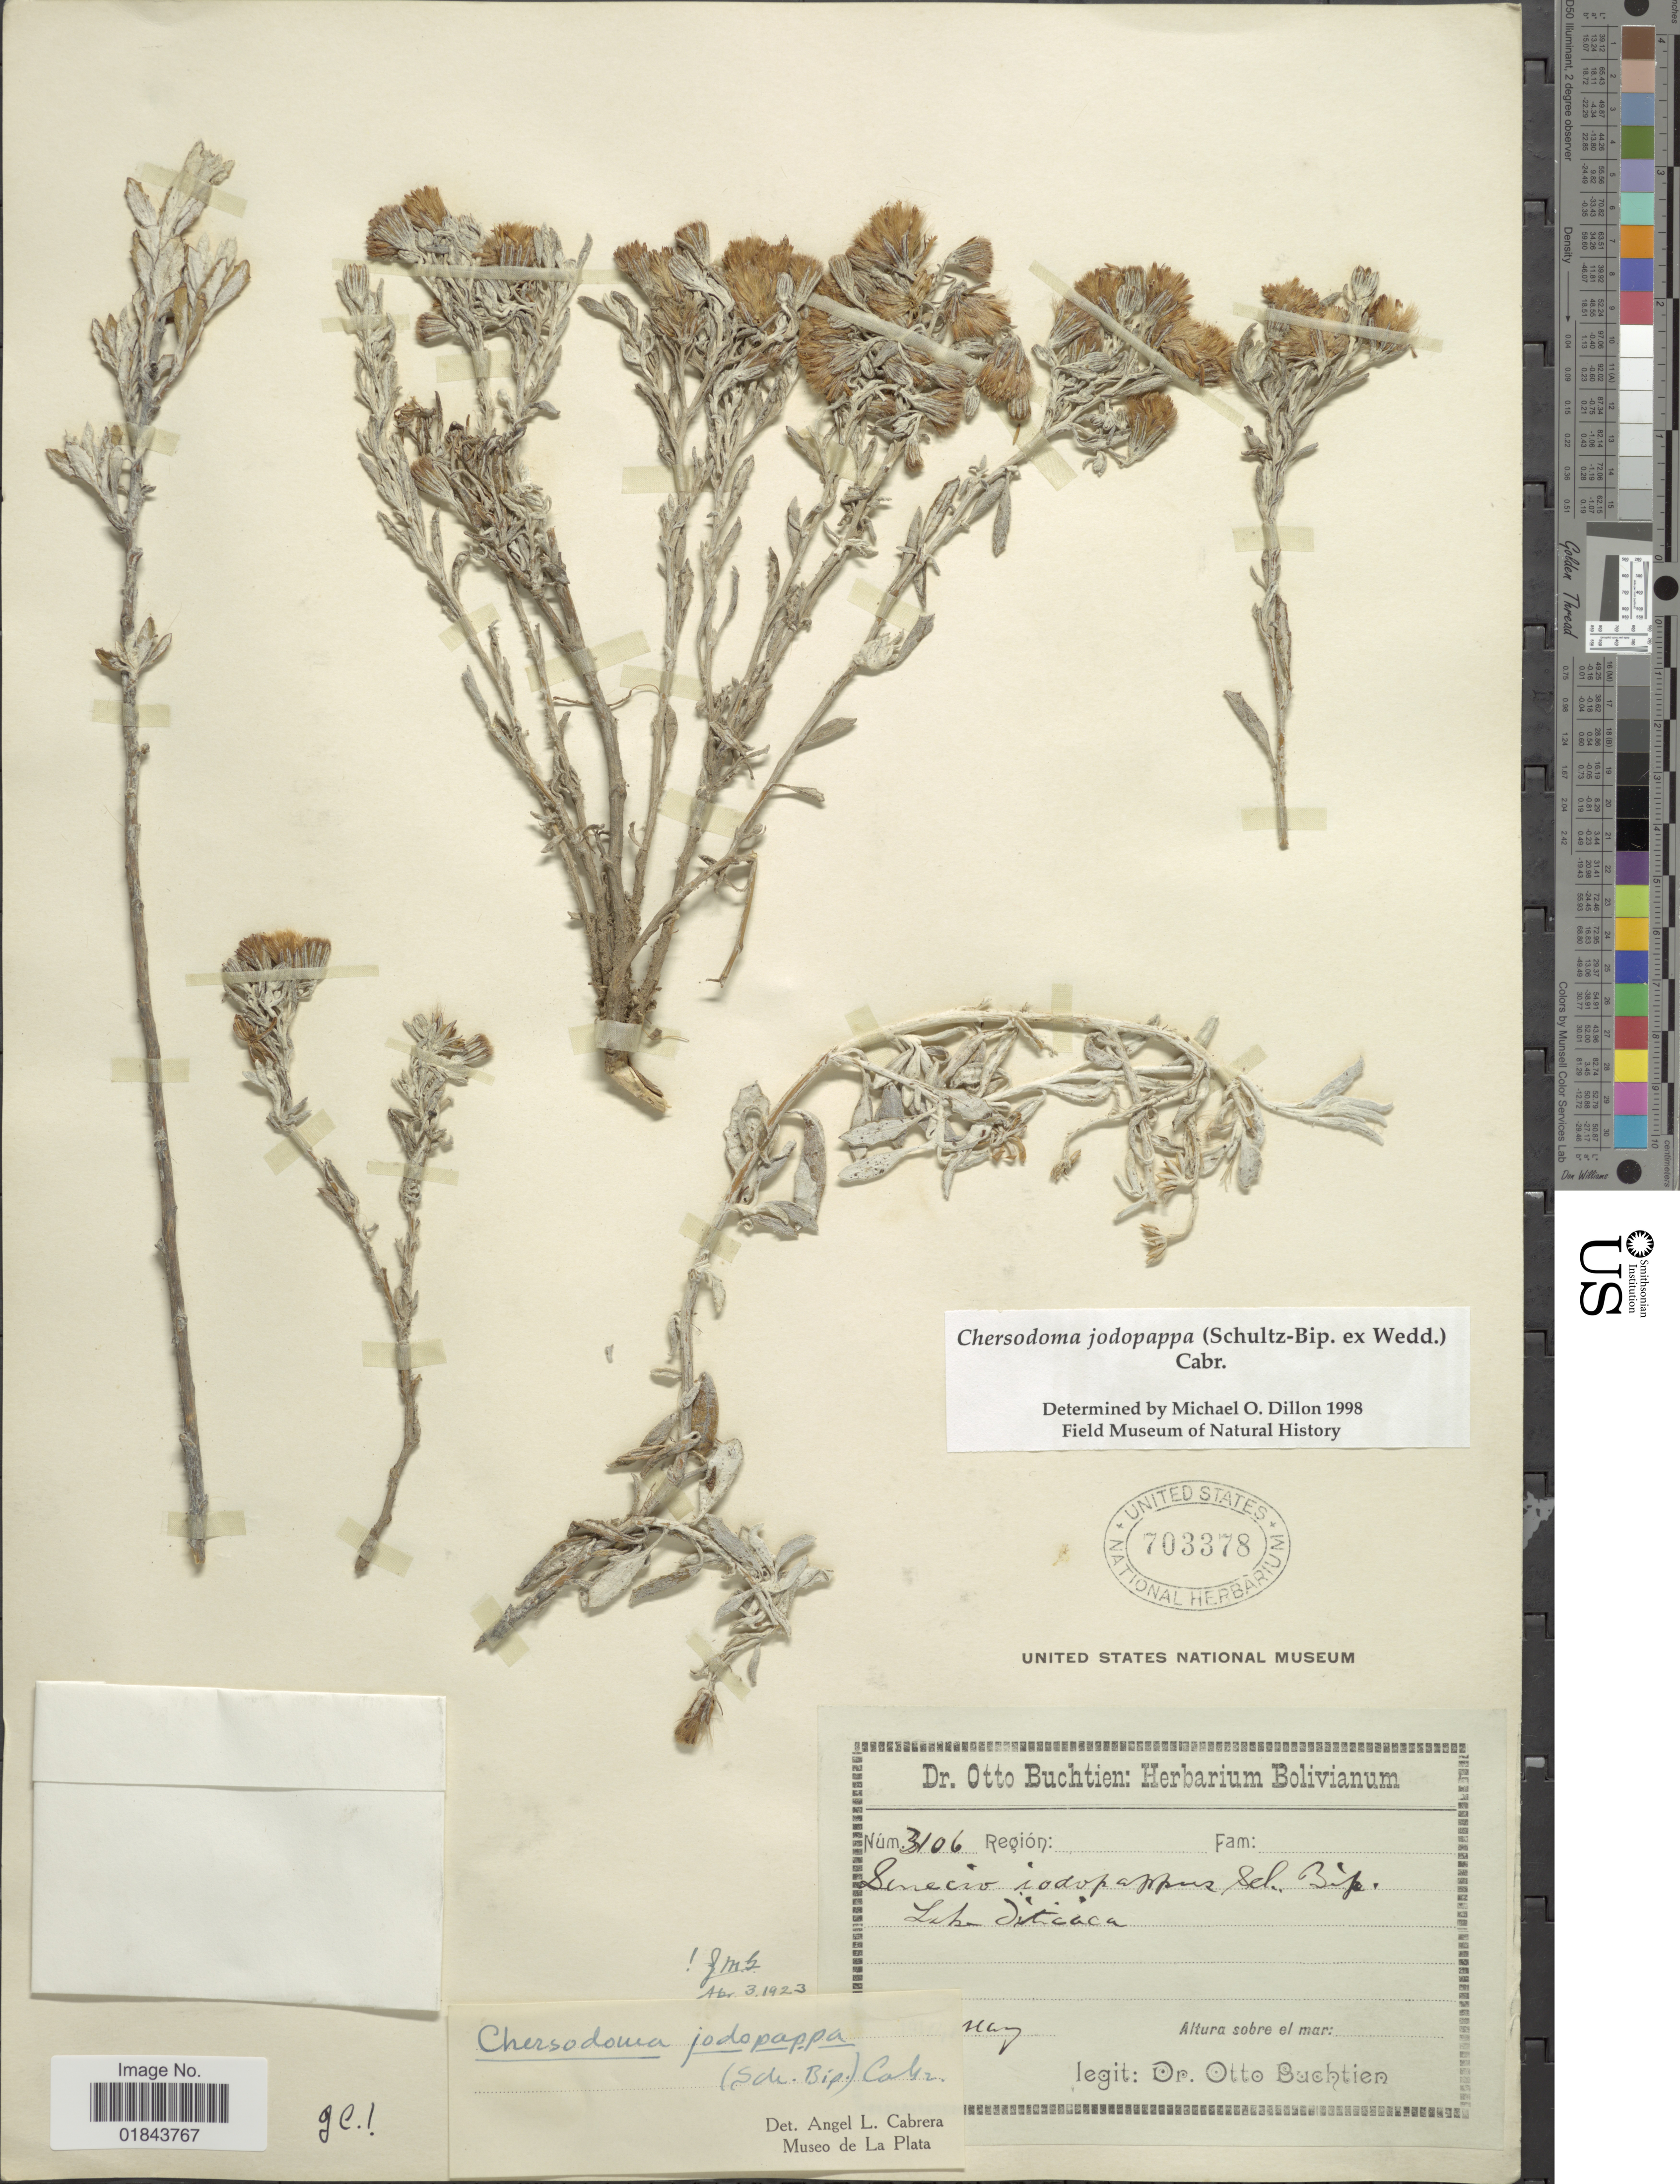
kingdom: Plantae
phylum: Tracheophyta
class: Magnoliopsida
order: Asterales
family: Asteraceae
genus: Chersodoma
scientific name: Chersodoma jodopappa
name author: (Sch. Bip.) Cabrera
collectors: O. Buchtien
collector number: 3106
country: Bolivia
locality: Lake Ixtcaca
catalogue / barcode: US 703378